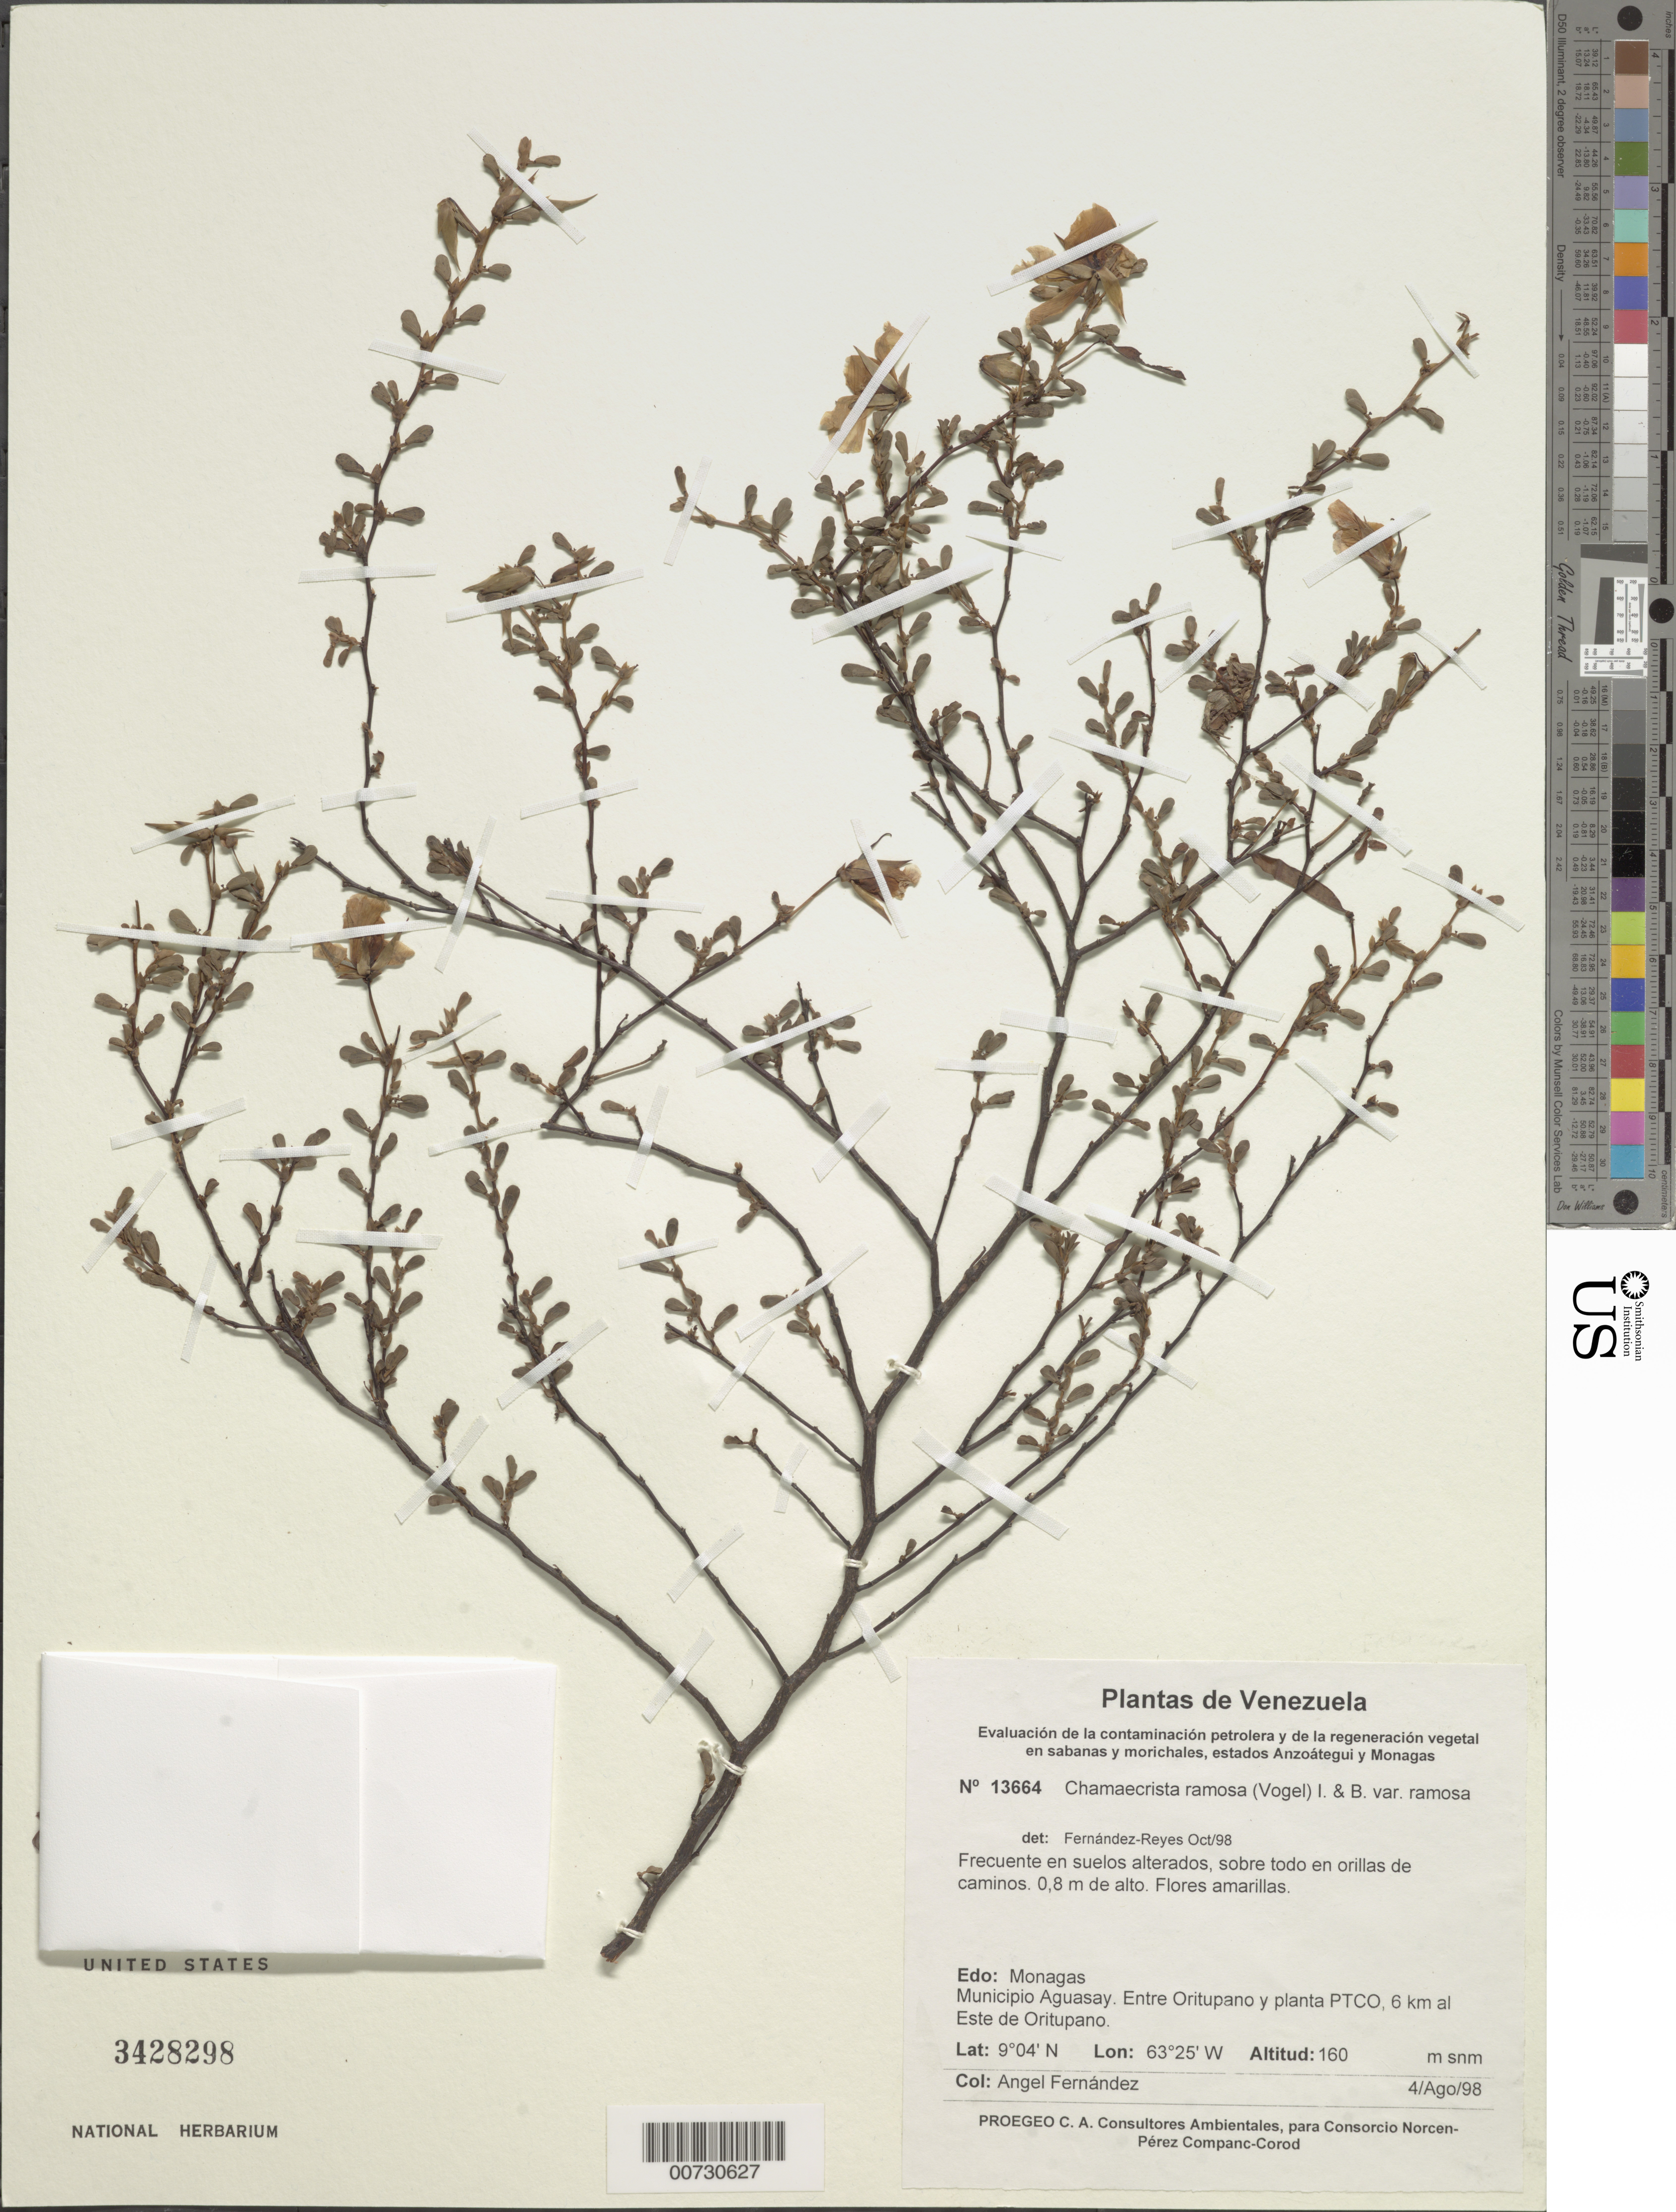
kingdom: Plantae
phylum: Tracheophyta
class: Magnoliopsida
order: Fabales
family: Fabaceae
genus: Chamaecrista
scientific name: Chamaecrista ramosa var. ramosa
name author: (Vogel) H.S. Irwin & Barneby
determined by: Fernández Reyes, --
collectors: A. Fernández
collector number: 13664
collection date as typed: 04 Aug 1998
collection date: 1998-08-04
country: Venezuela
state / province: Monagas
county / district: Aguasay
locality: Between Oritupano and planta PTCO, 6 km al Este de Oritupano.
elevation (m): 160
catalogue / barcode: US 3428298